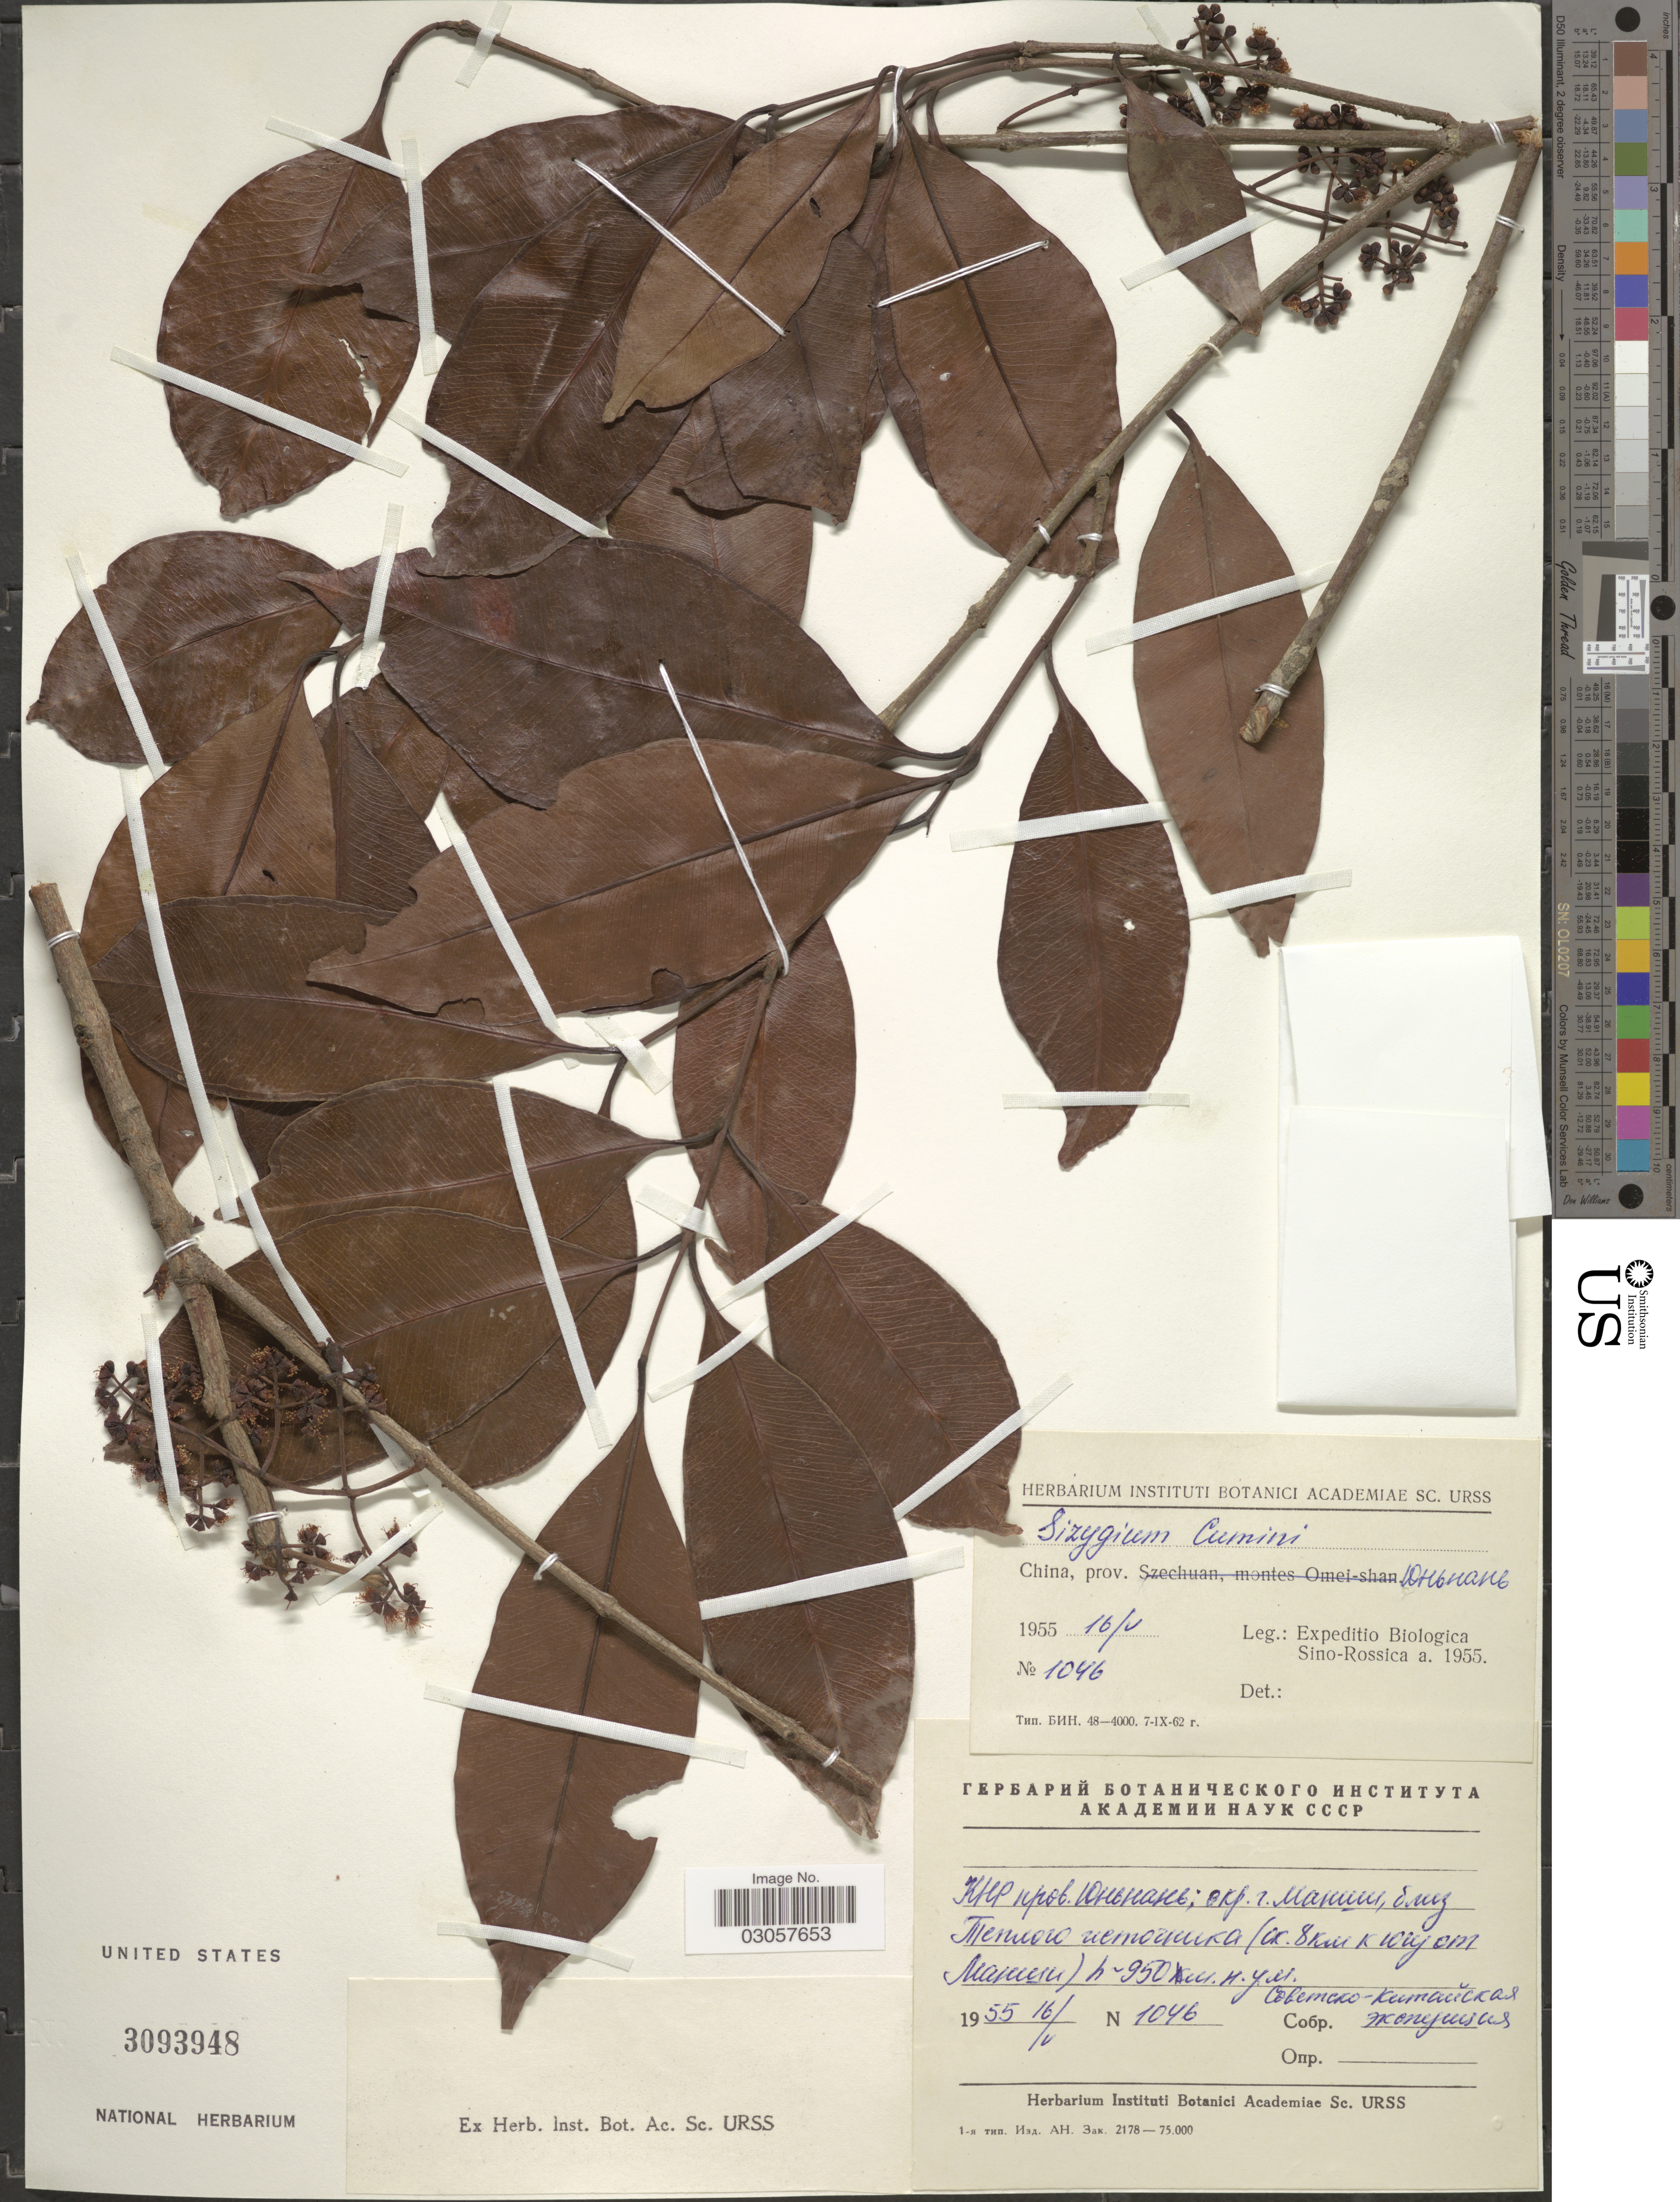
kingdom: Plantae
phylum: Tracheophyta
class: Magnoliopsida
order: Myrtales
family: Myrtaceae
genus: Syzygium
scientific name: Syzygium cumini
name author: (L.) Skeels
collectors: Expeditio Biologica Sino-Rossica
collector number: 1046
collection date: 1955-05-16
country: China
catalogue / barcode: US 3093948